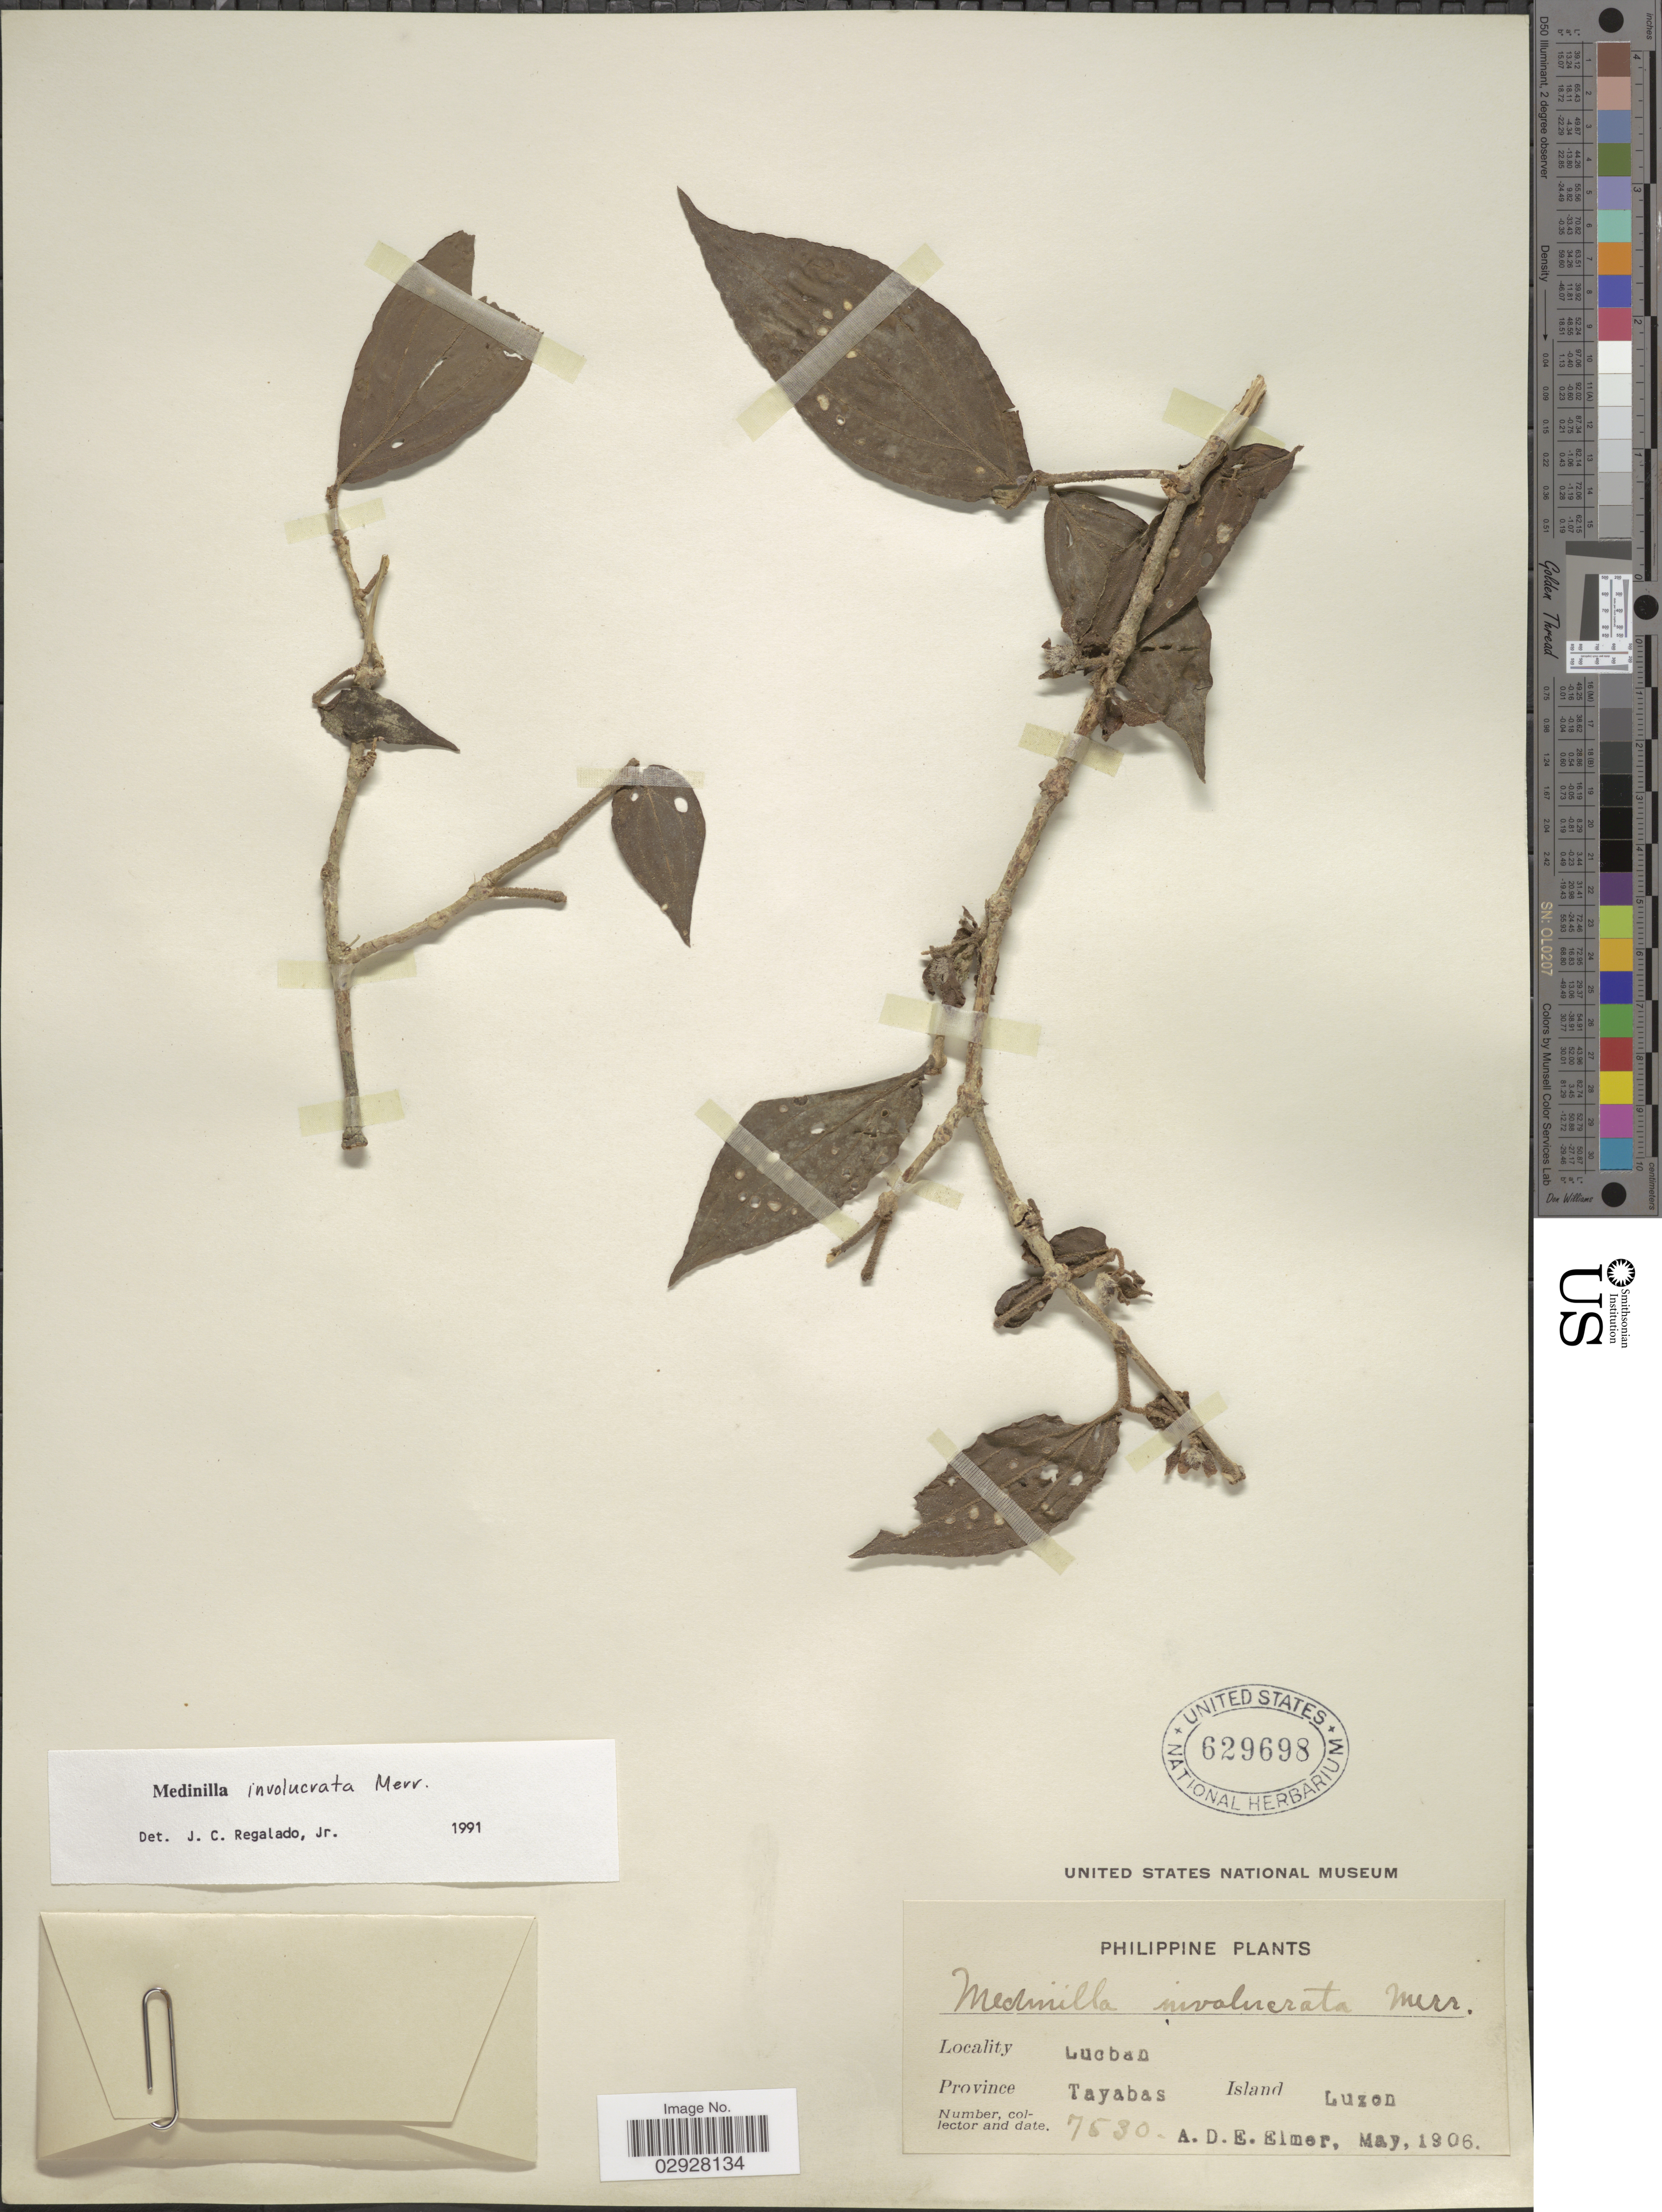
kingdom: Plantae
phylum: Tracheophyta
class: Magnoliopsida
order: Myrtales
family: Melastomataceae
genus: Medinilla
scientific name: Medinilla involucrata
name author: Merr.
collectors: A. D. E. Elmer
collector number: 7530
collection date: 1906-05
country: Philippines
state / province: Calabarzon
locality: Lucban, Province Tayabas, Island Luzon.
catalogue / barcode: US 629698